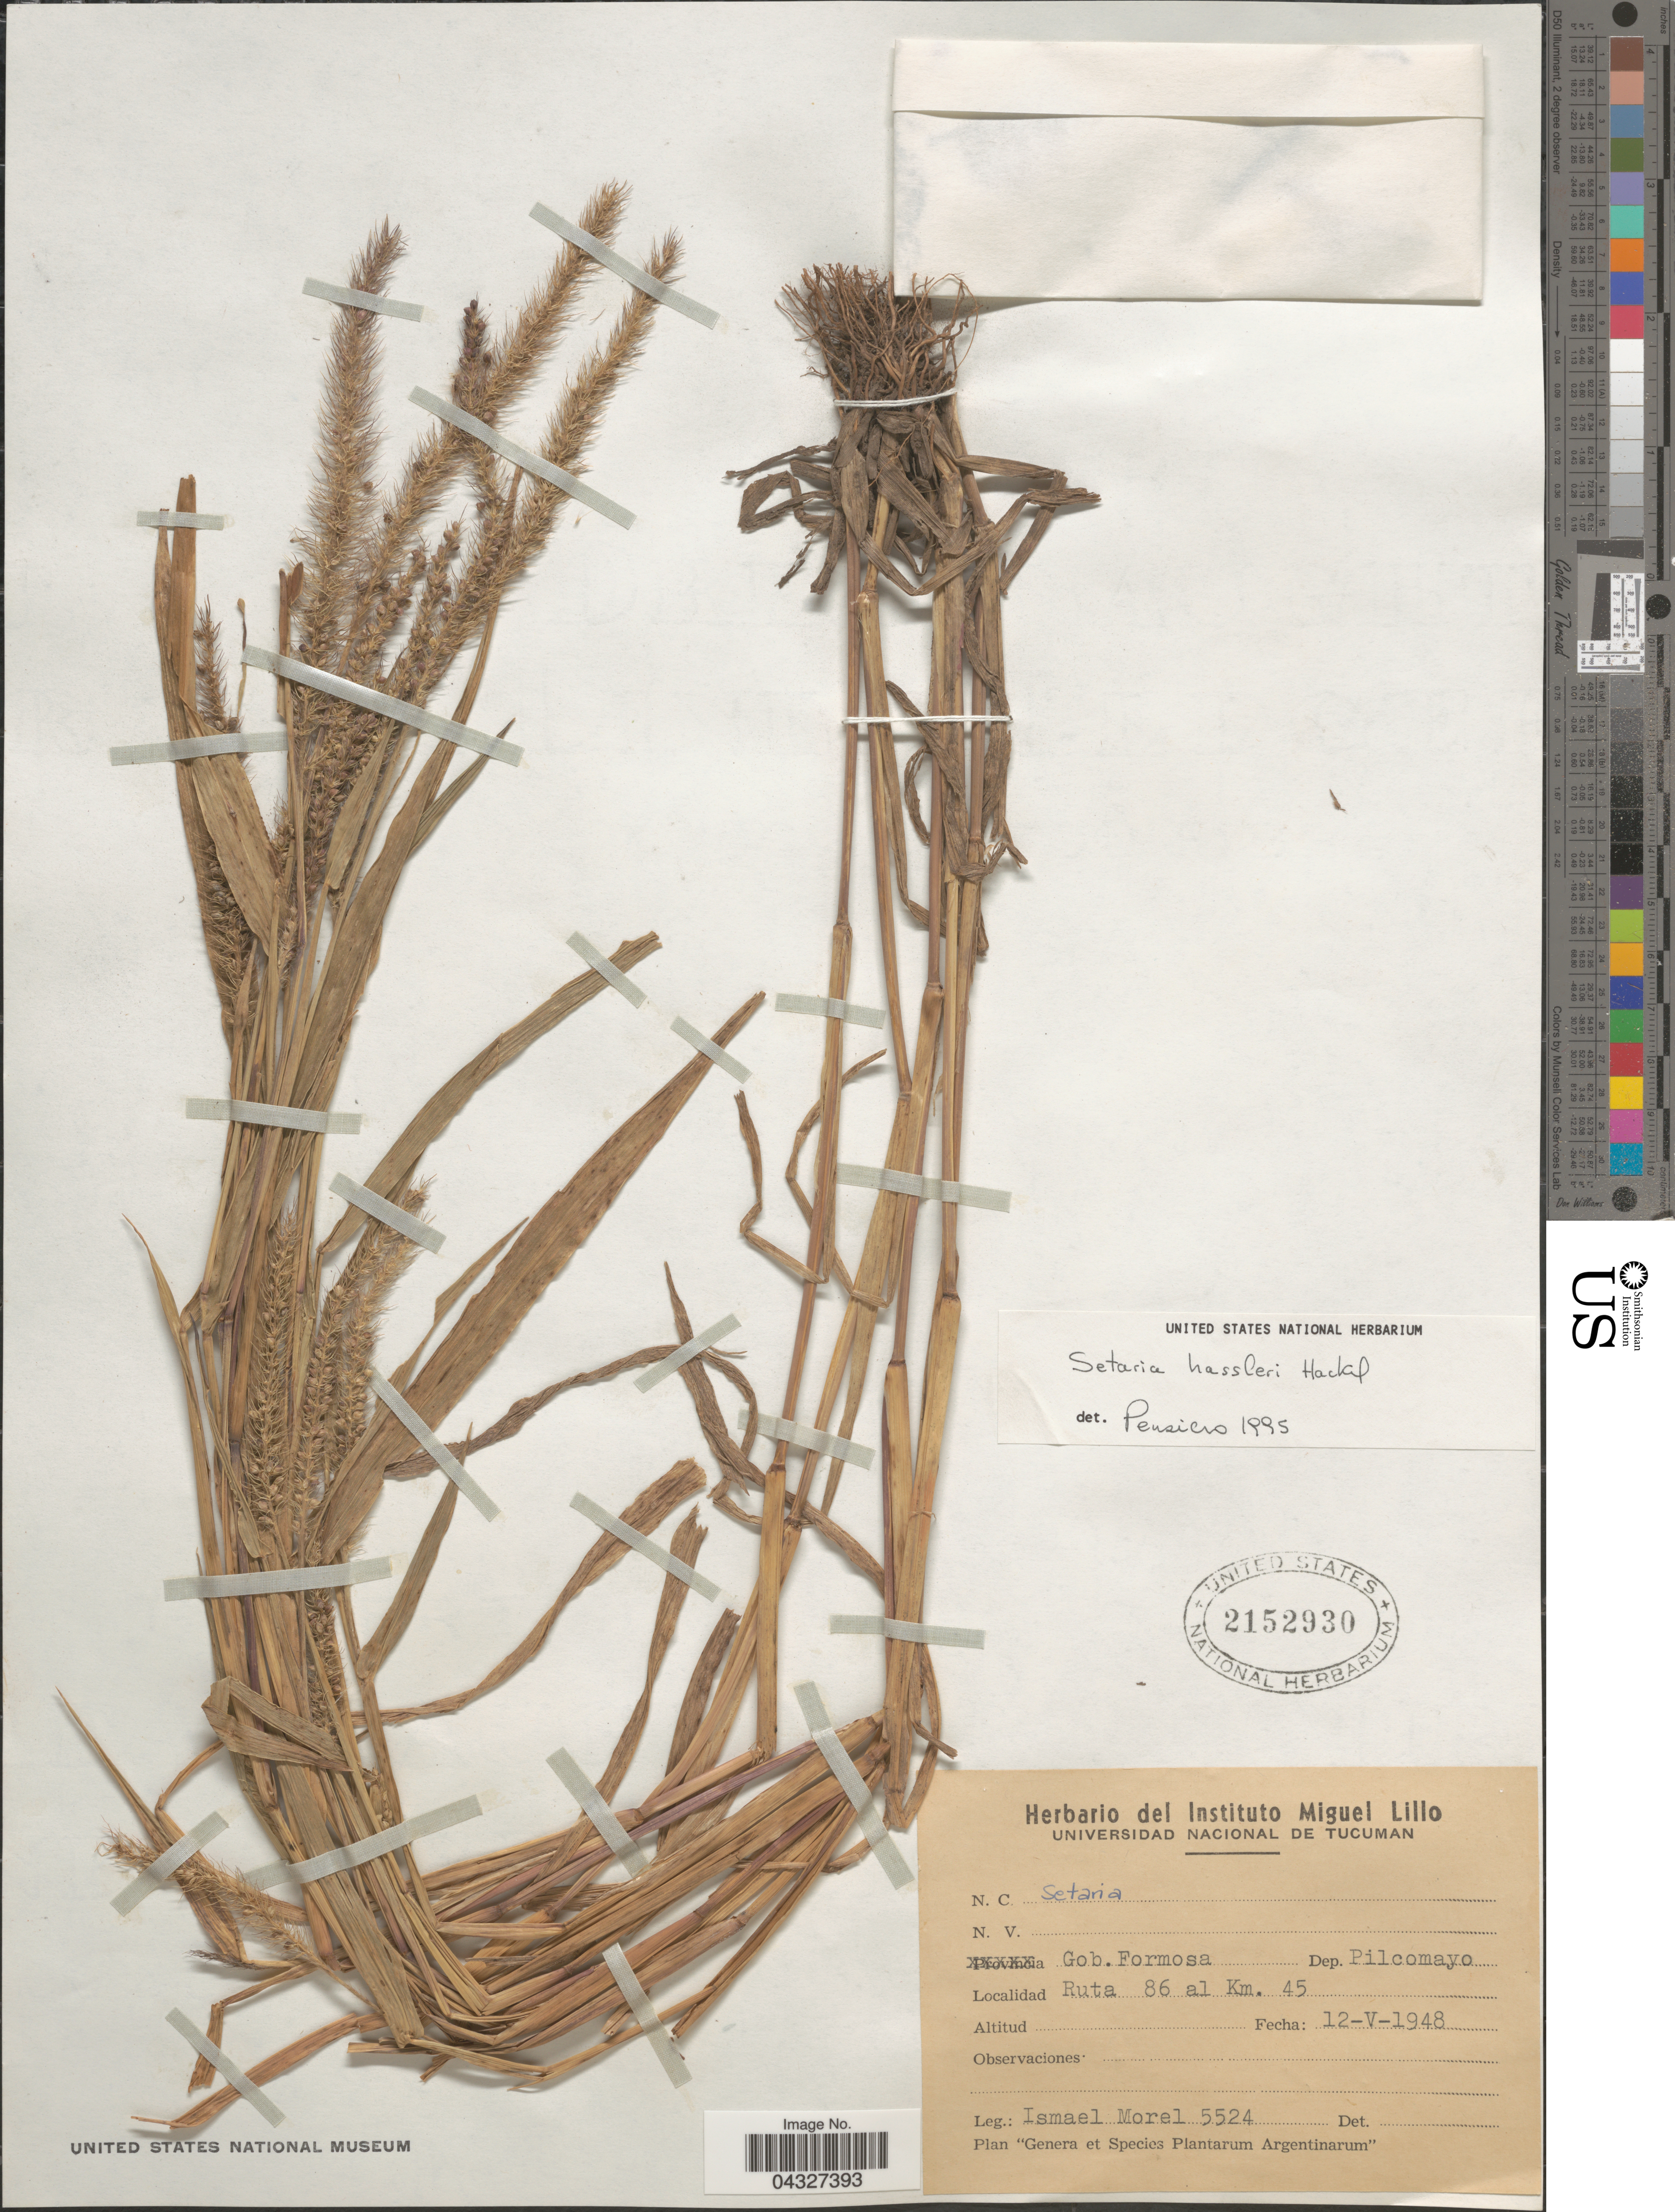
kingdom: Plantae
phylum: Tracheophyta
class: Liliopsida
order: Poales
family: Poaceae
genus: Setaria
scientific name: Setaria hassleri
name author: Hack. in Chodat & Hassl.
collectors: I. Morel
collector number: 5524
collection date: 1948-05-12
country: Argentina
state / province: Formosa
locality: Gob. Formosa. Dep. Pilcomayo. Ruta 86 al Km. 45.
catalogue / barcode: US 2152930